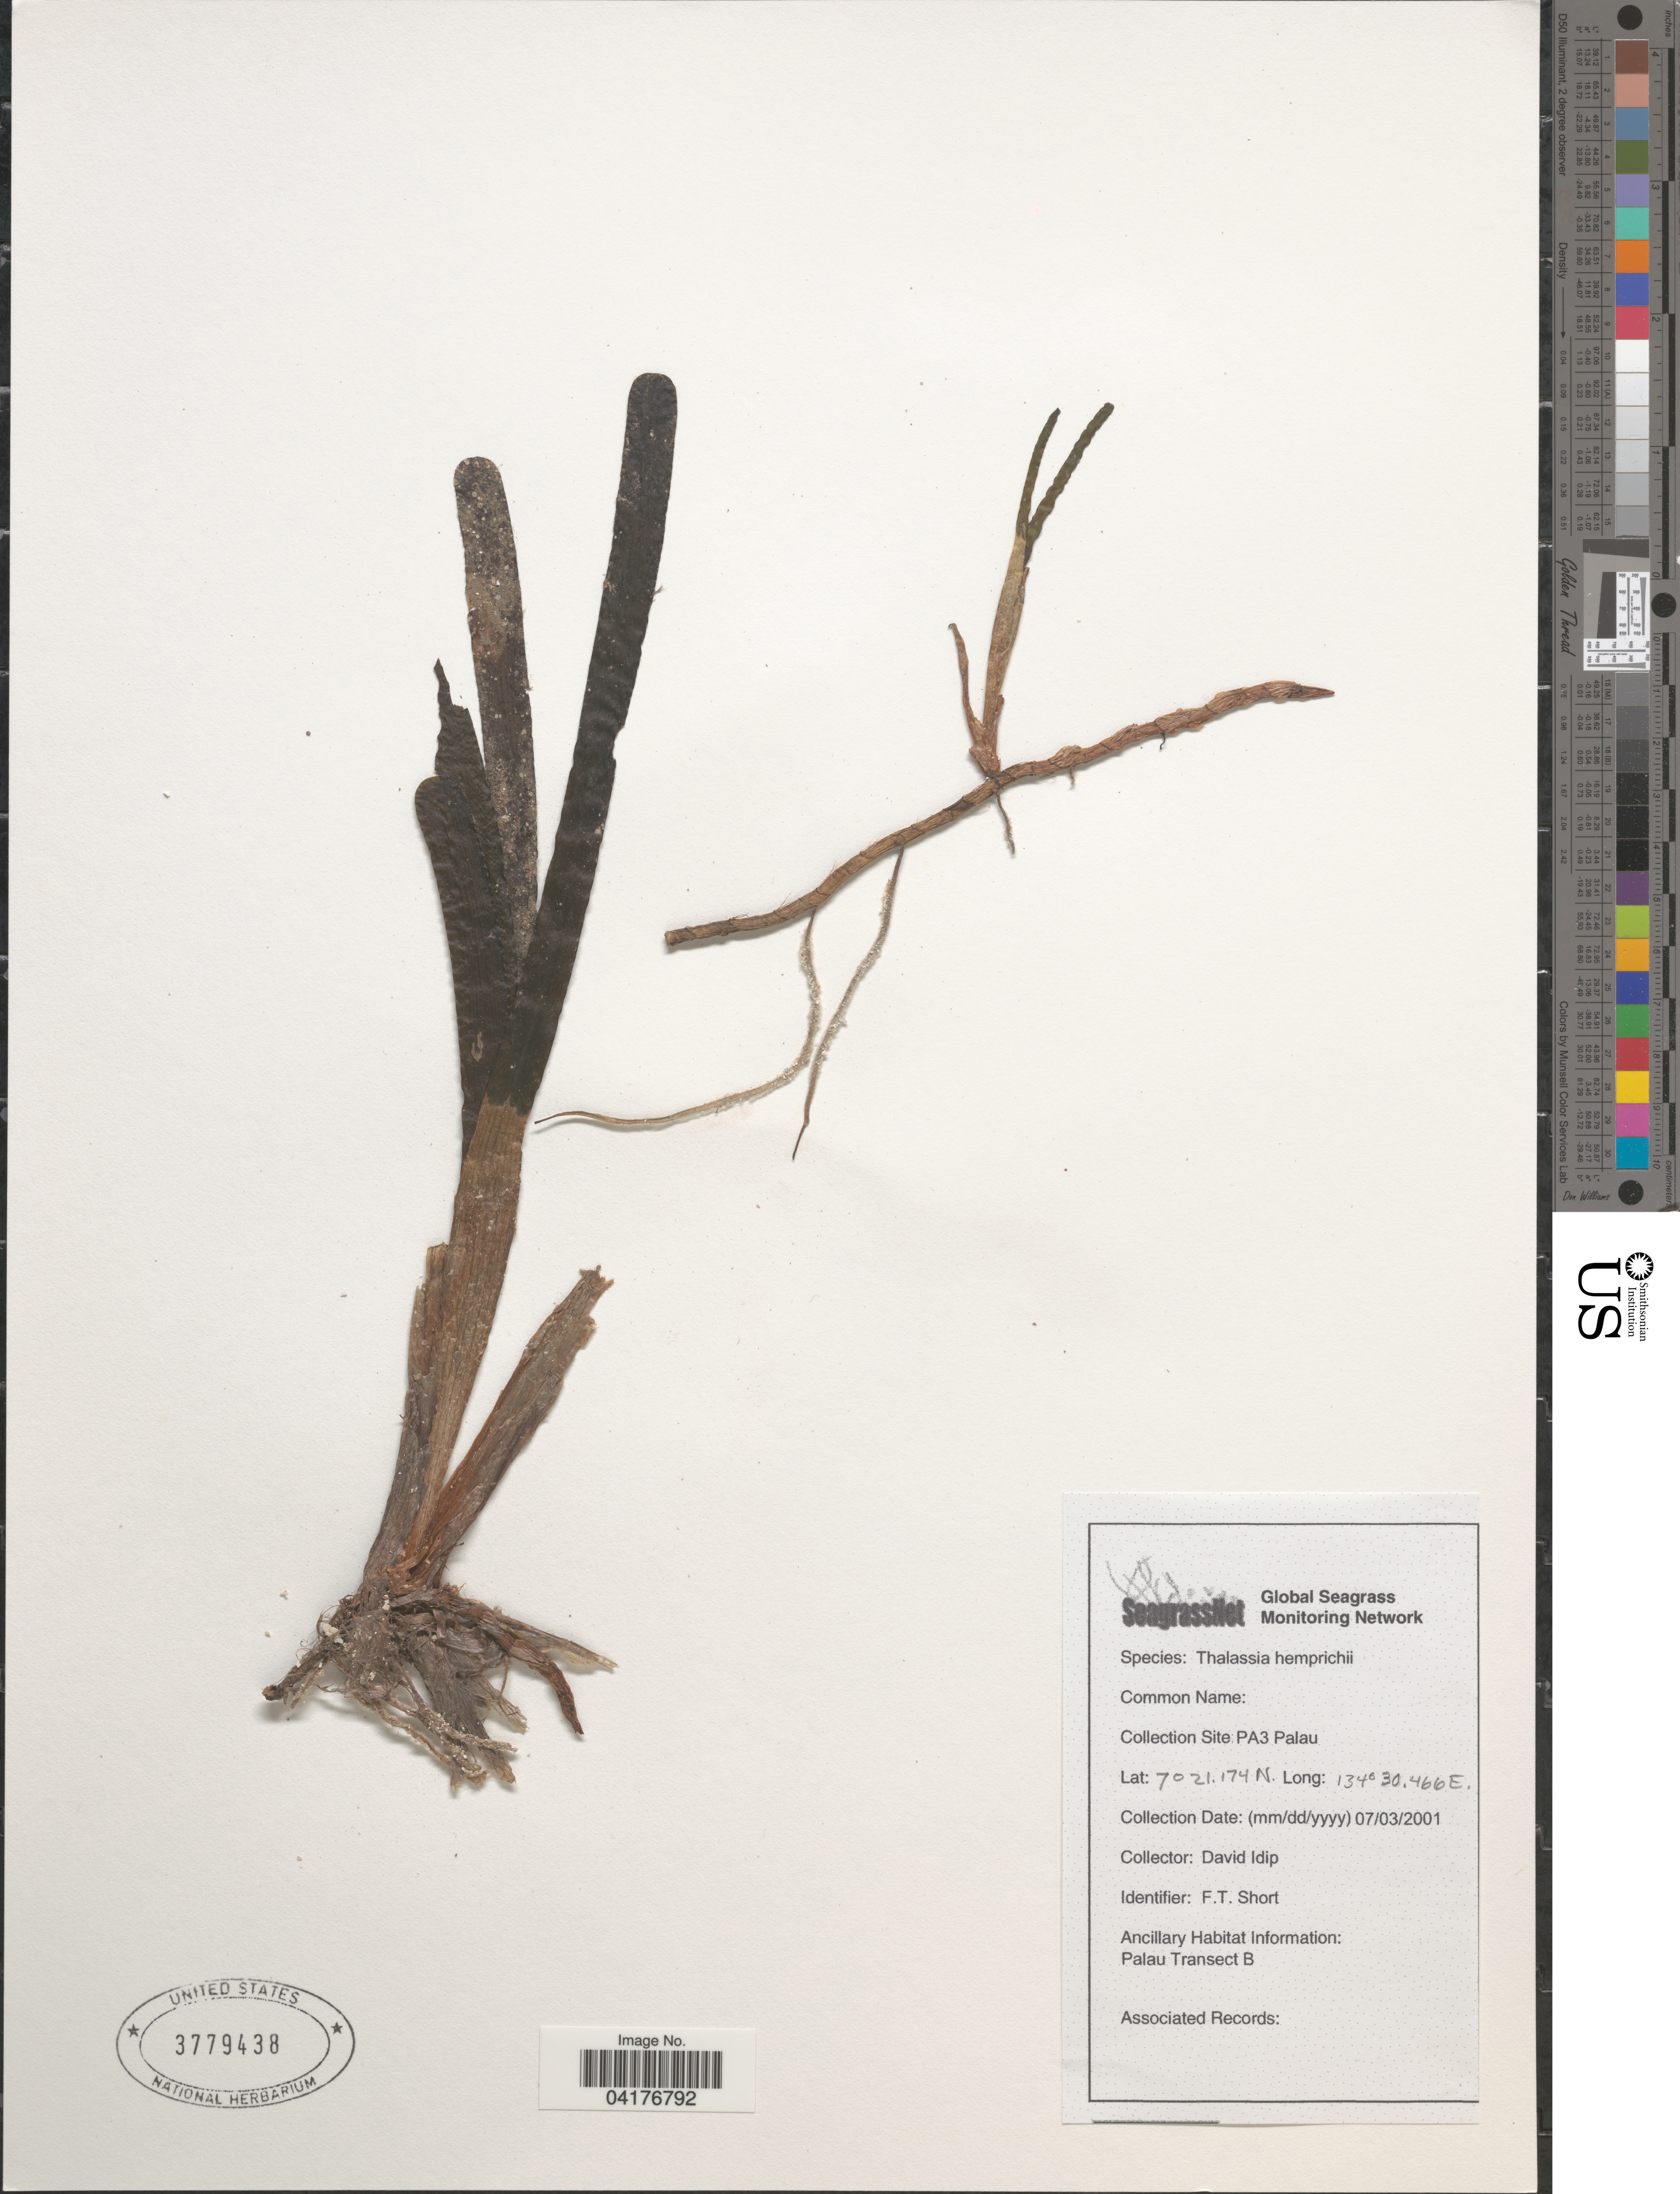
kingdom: Plantae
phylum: Tracheophyta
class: Liliopsida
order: Alismatales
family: Hydrocharitaceae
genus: Enhalus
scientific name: Enhalus acoroides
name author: (L. f.) Royle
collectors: D. Idip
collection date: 2001-07-03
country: Palau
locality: PA3 Palau. Palau Transect B.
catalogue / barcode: US 3779438